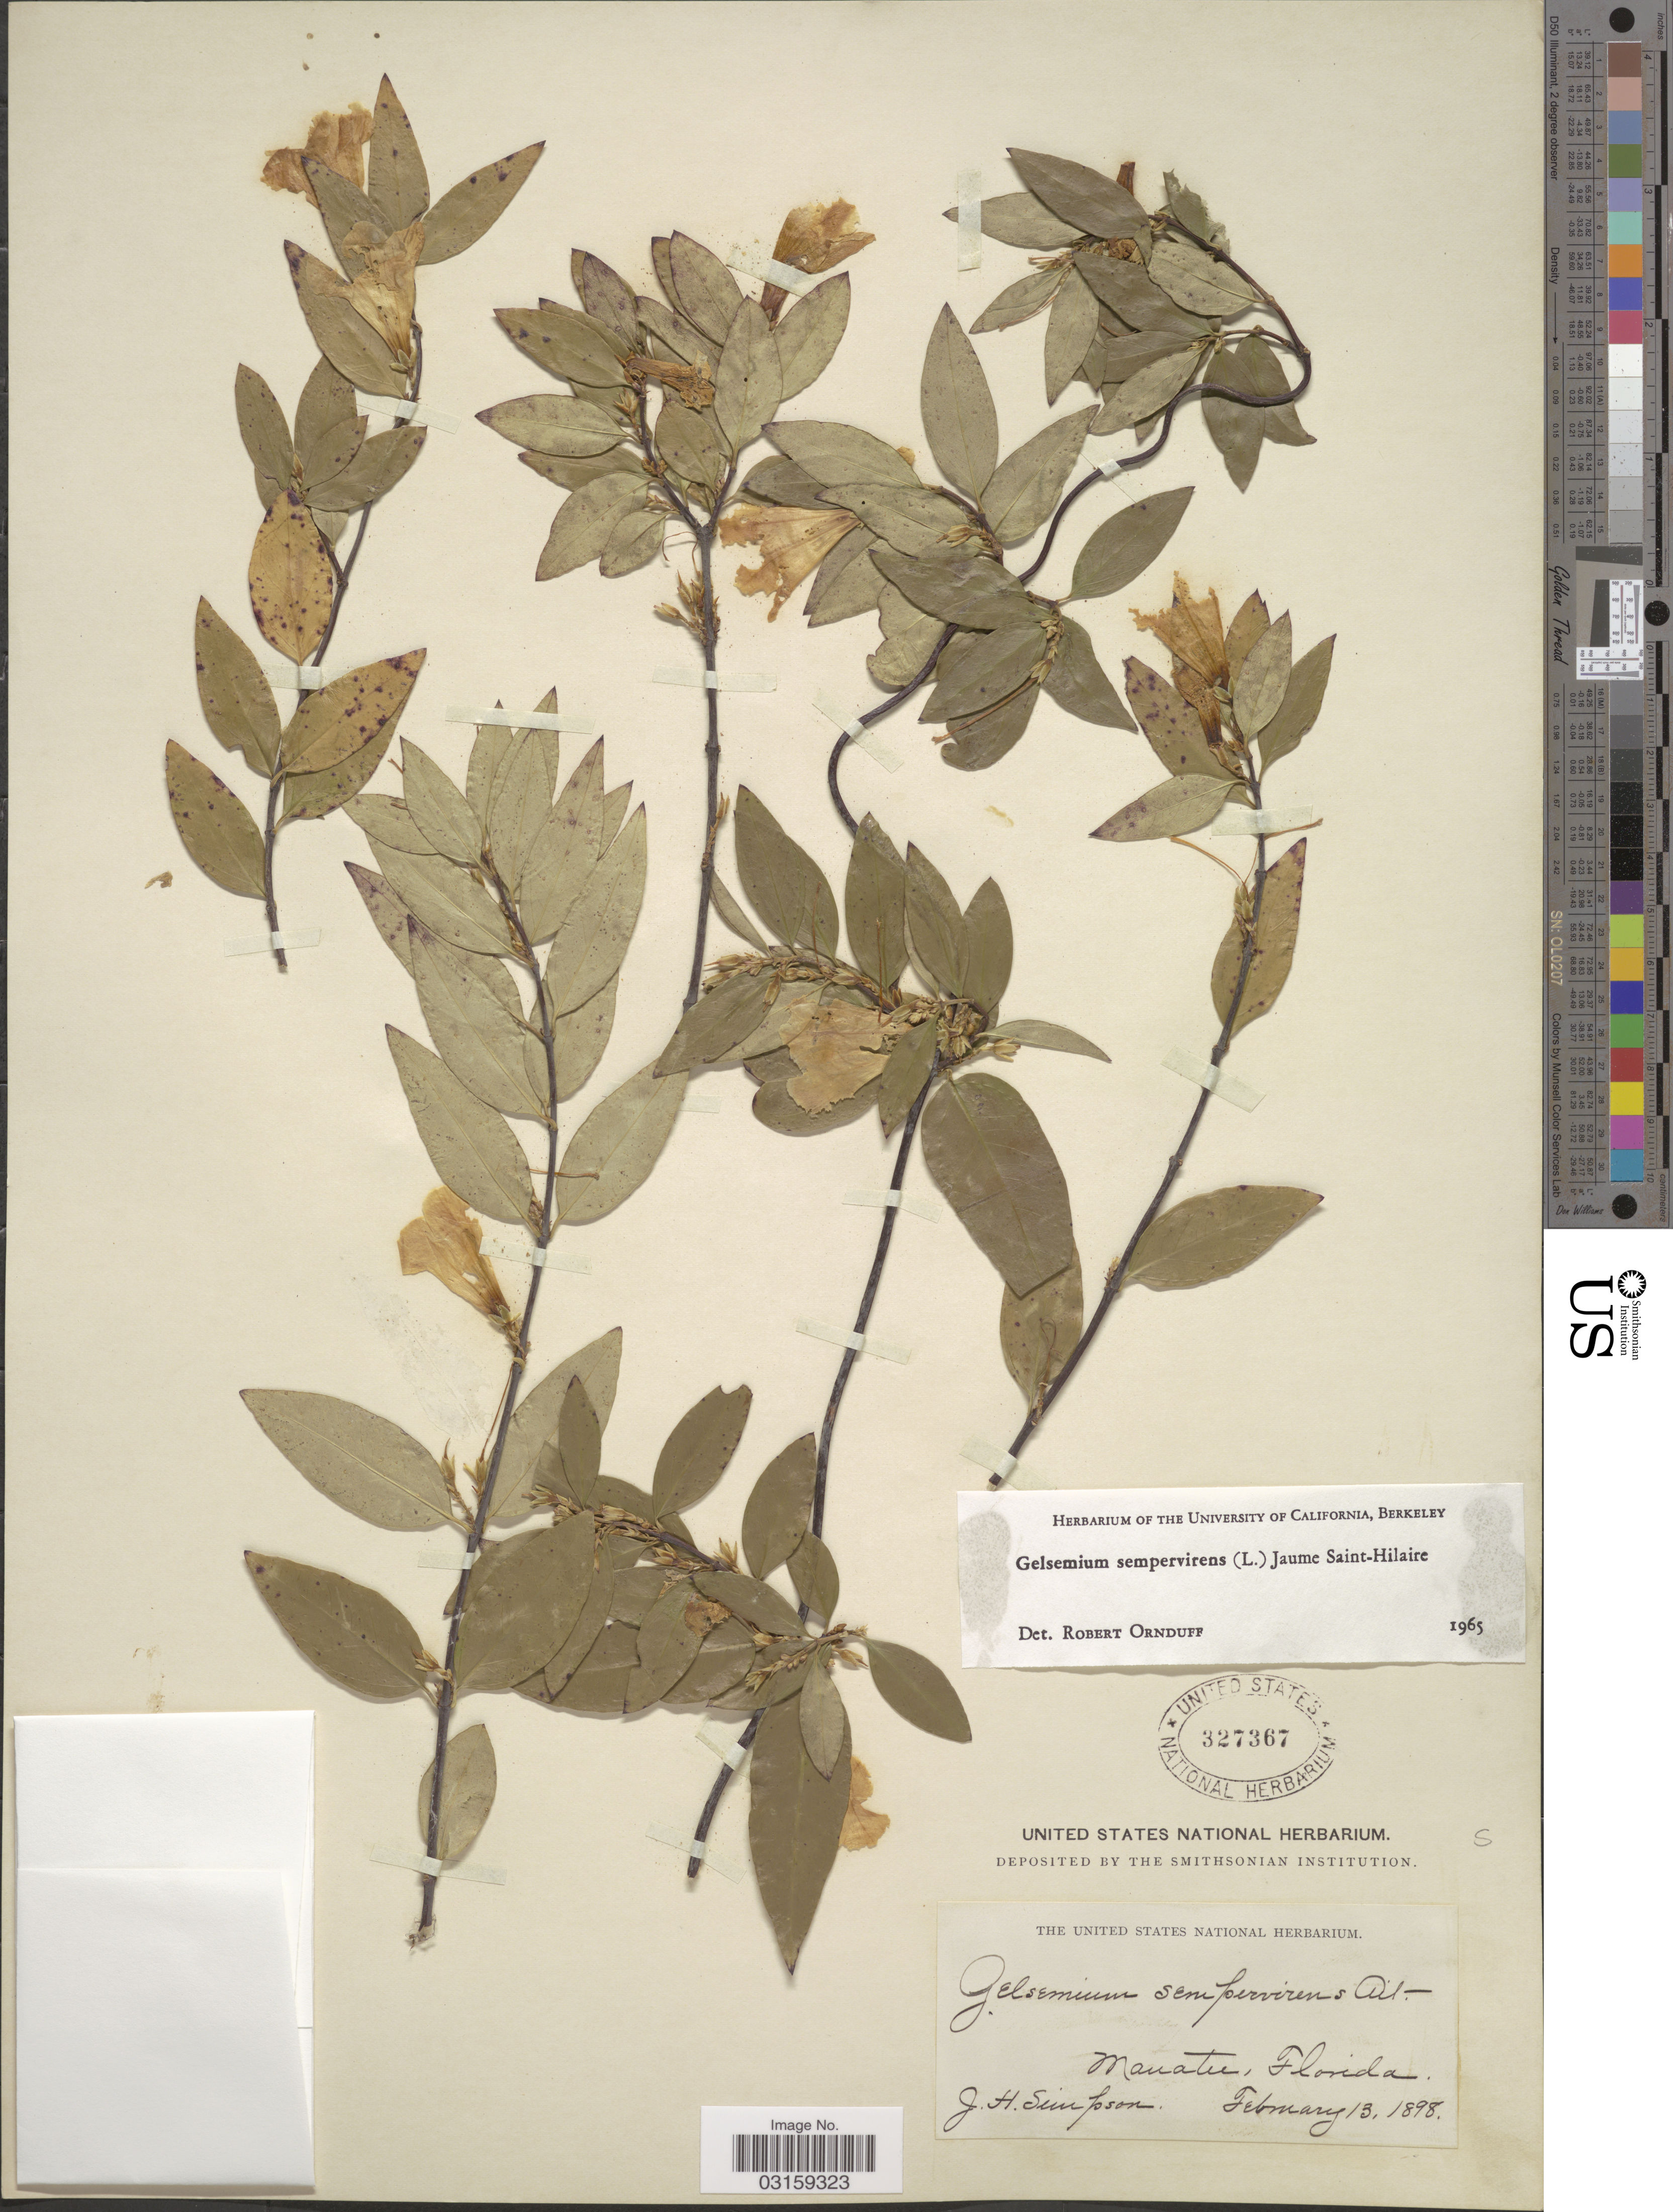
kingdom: Plantae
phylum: Tracheophyta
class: Magnoliopsida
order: Gentianales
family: Gelsemiaceae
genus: Gelsemium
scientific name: Gelsemium sempervirens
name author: (L.) J. St.-Hil.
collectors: J. H. Simpson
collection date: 1898-02-13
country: United States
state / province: Florida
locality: Manatee.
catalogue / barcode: US 327367